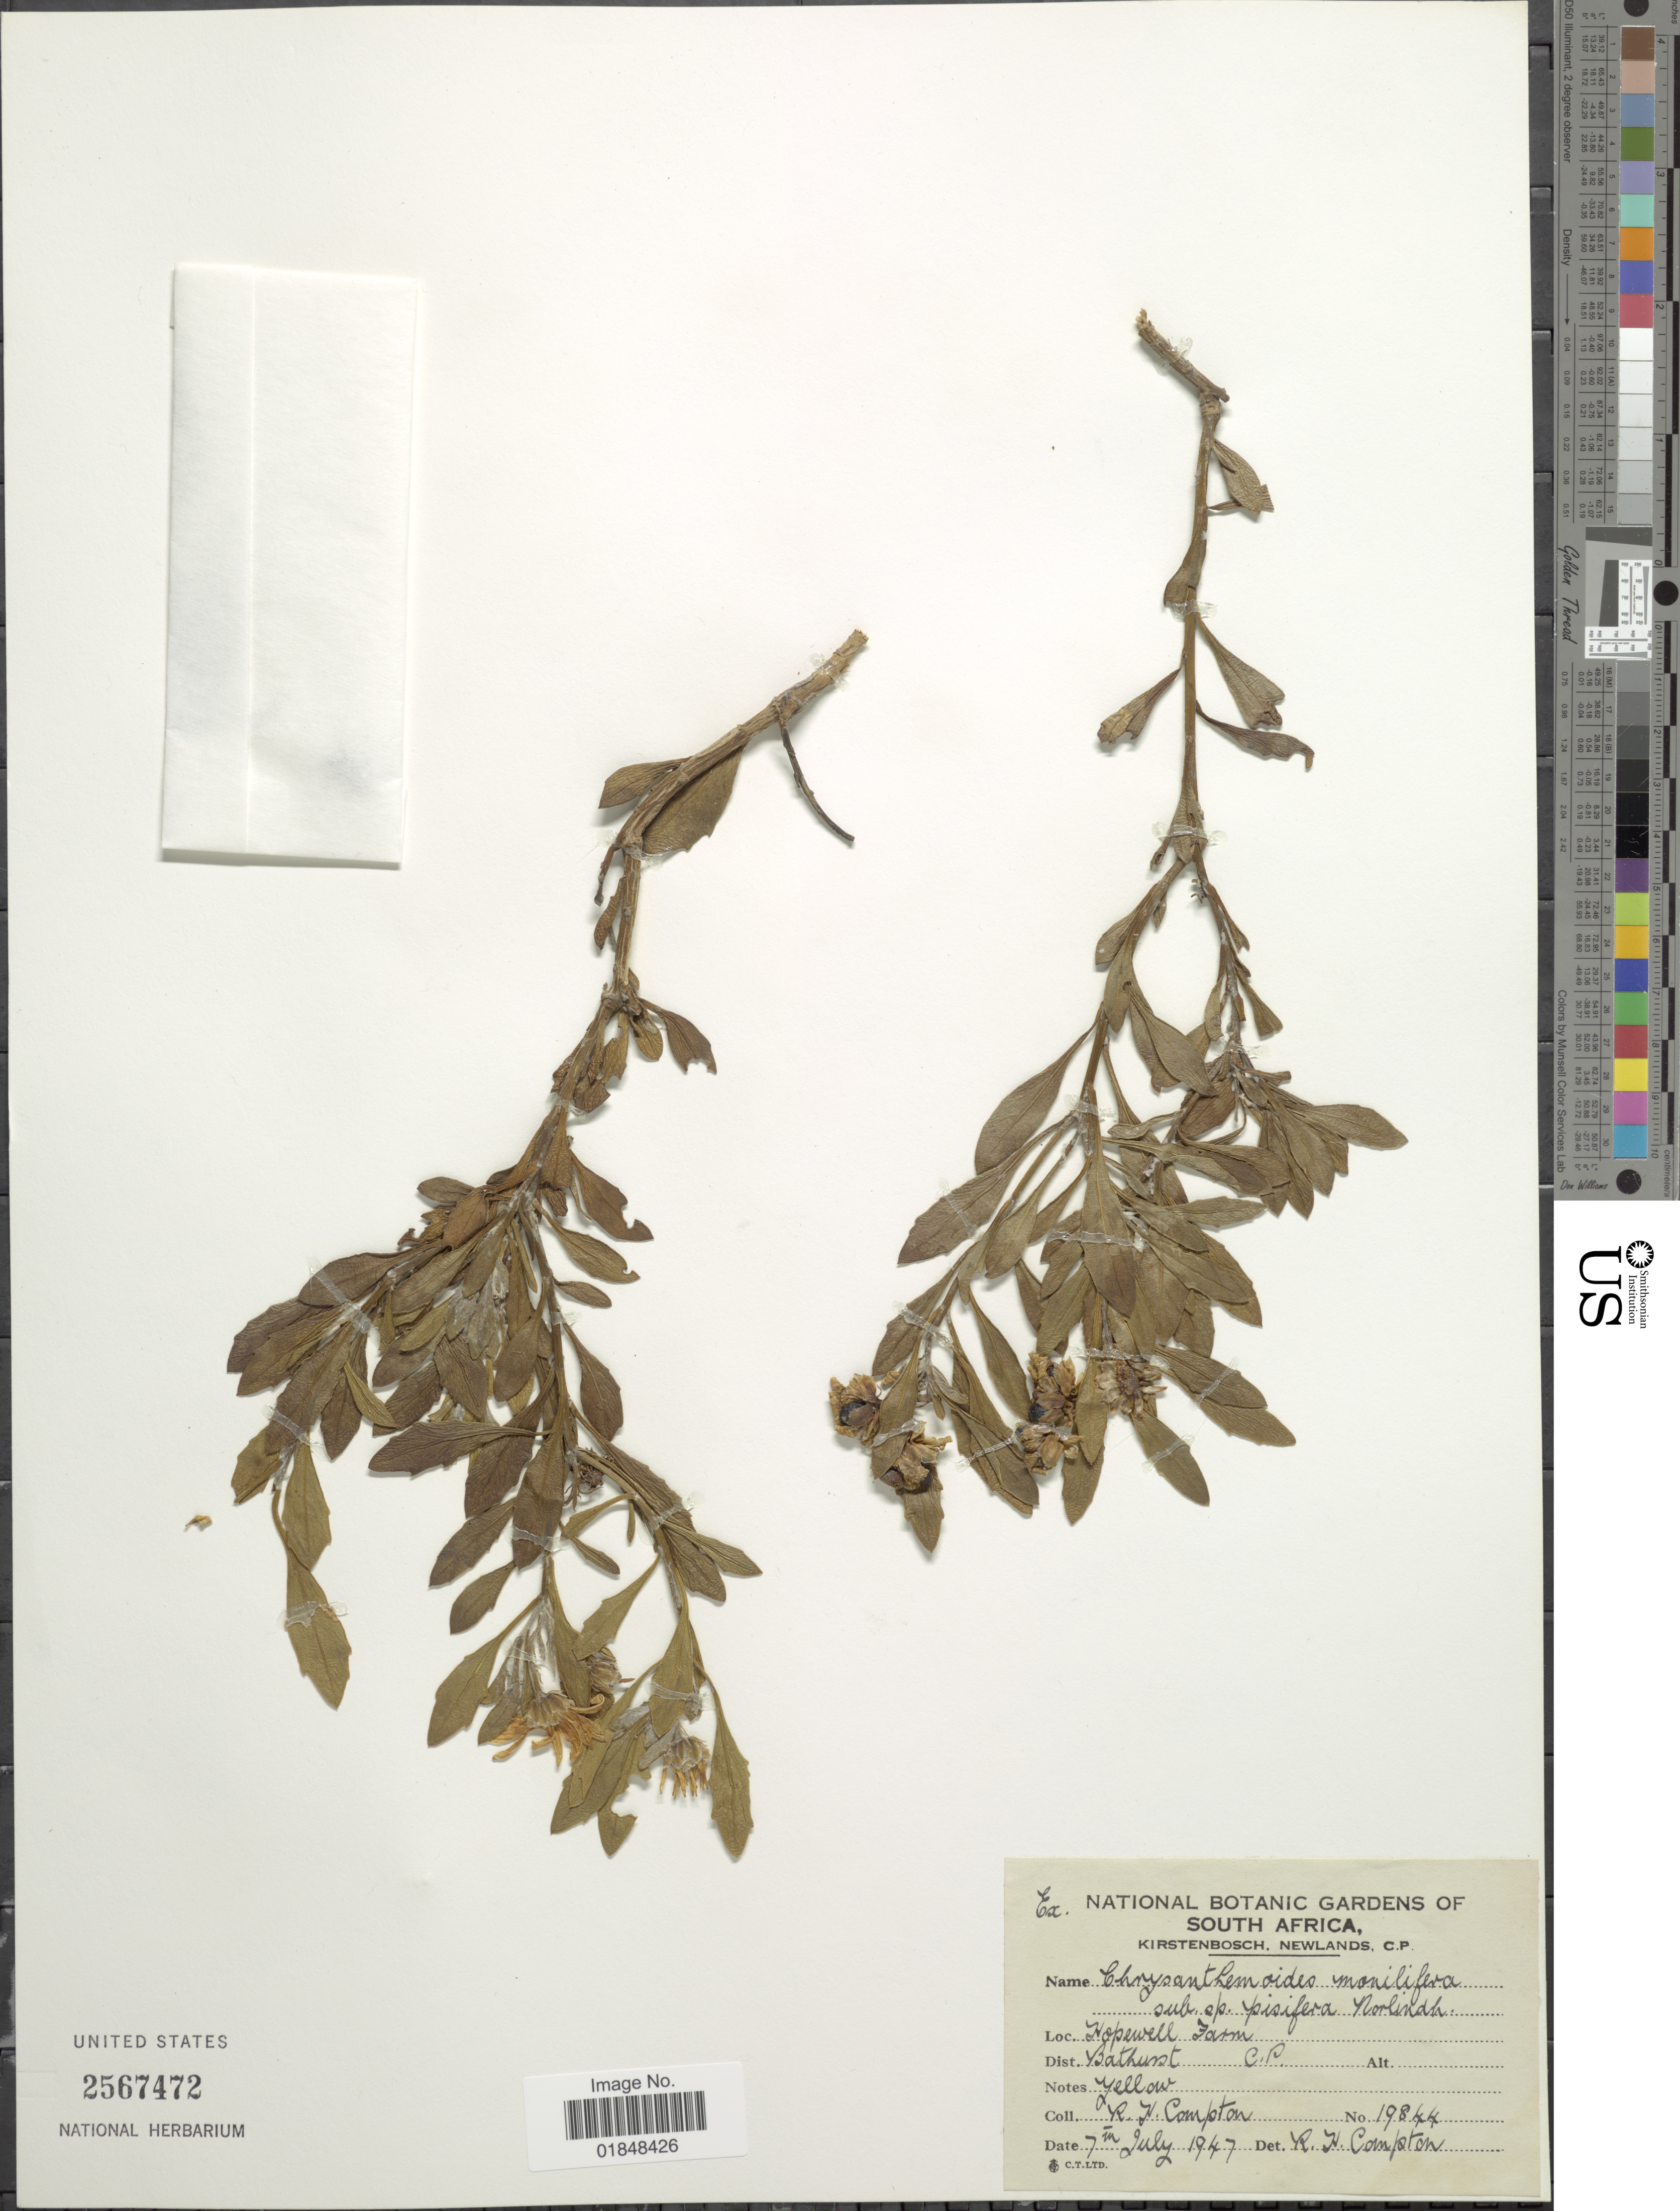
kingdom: Plantae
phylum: Tracheophyta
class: Magnoliopsida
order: Asterales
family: Asteraceae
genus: Chrysanthemoides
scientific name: Chrysanthemoides monilifera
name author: (L.) Norl.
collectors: R. H. Compton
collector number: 19844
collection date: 1947-07-07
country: South Africa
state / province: Eastern Cape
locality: Hopewell Farm. Dist. Bathurst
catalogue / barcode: US 2567472